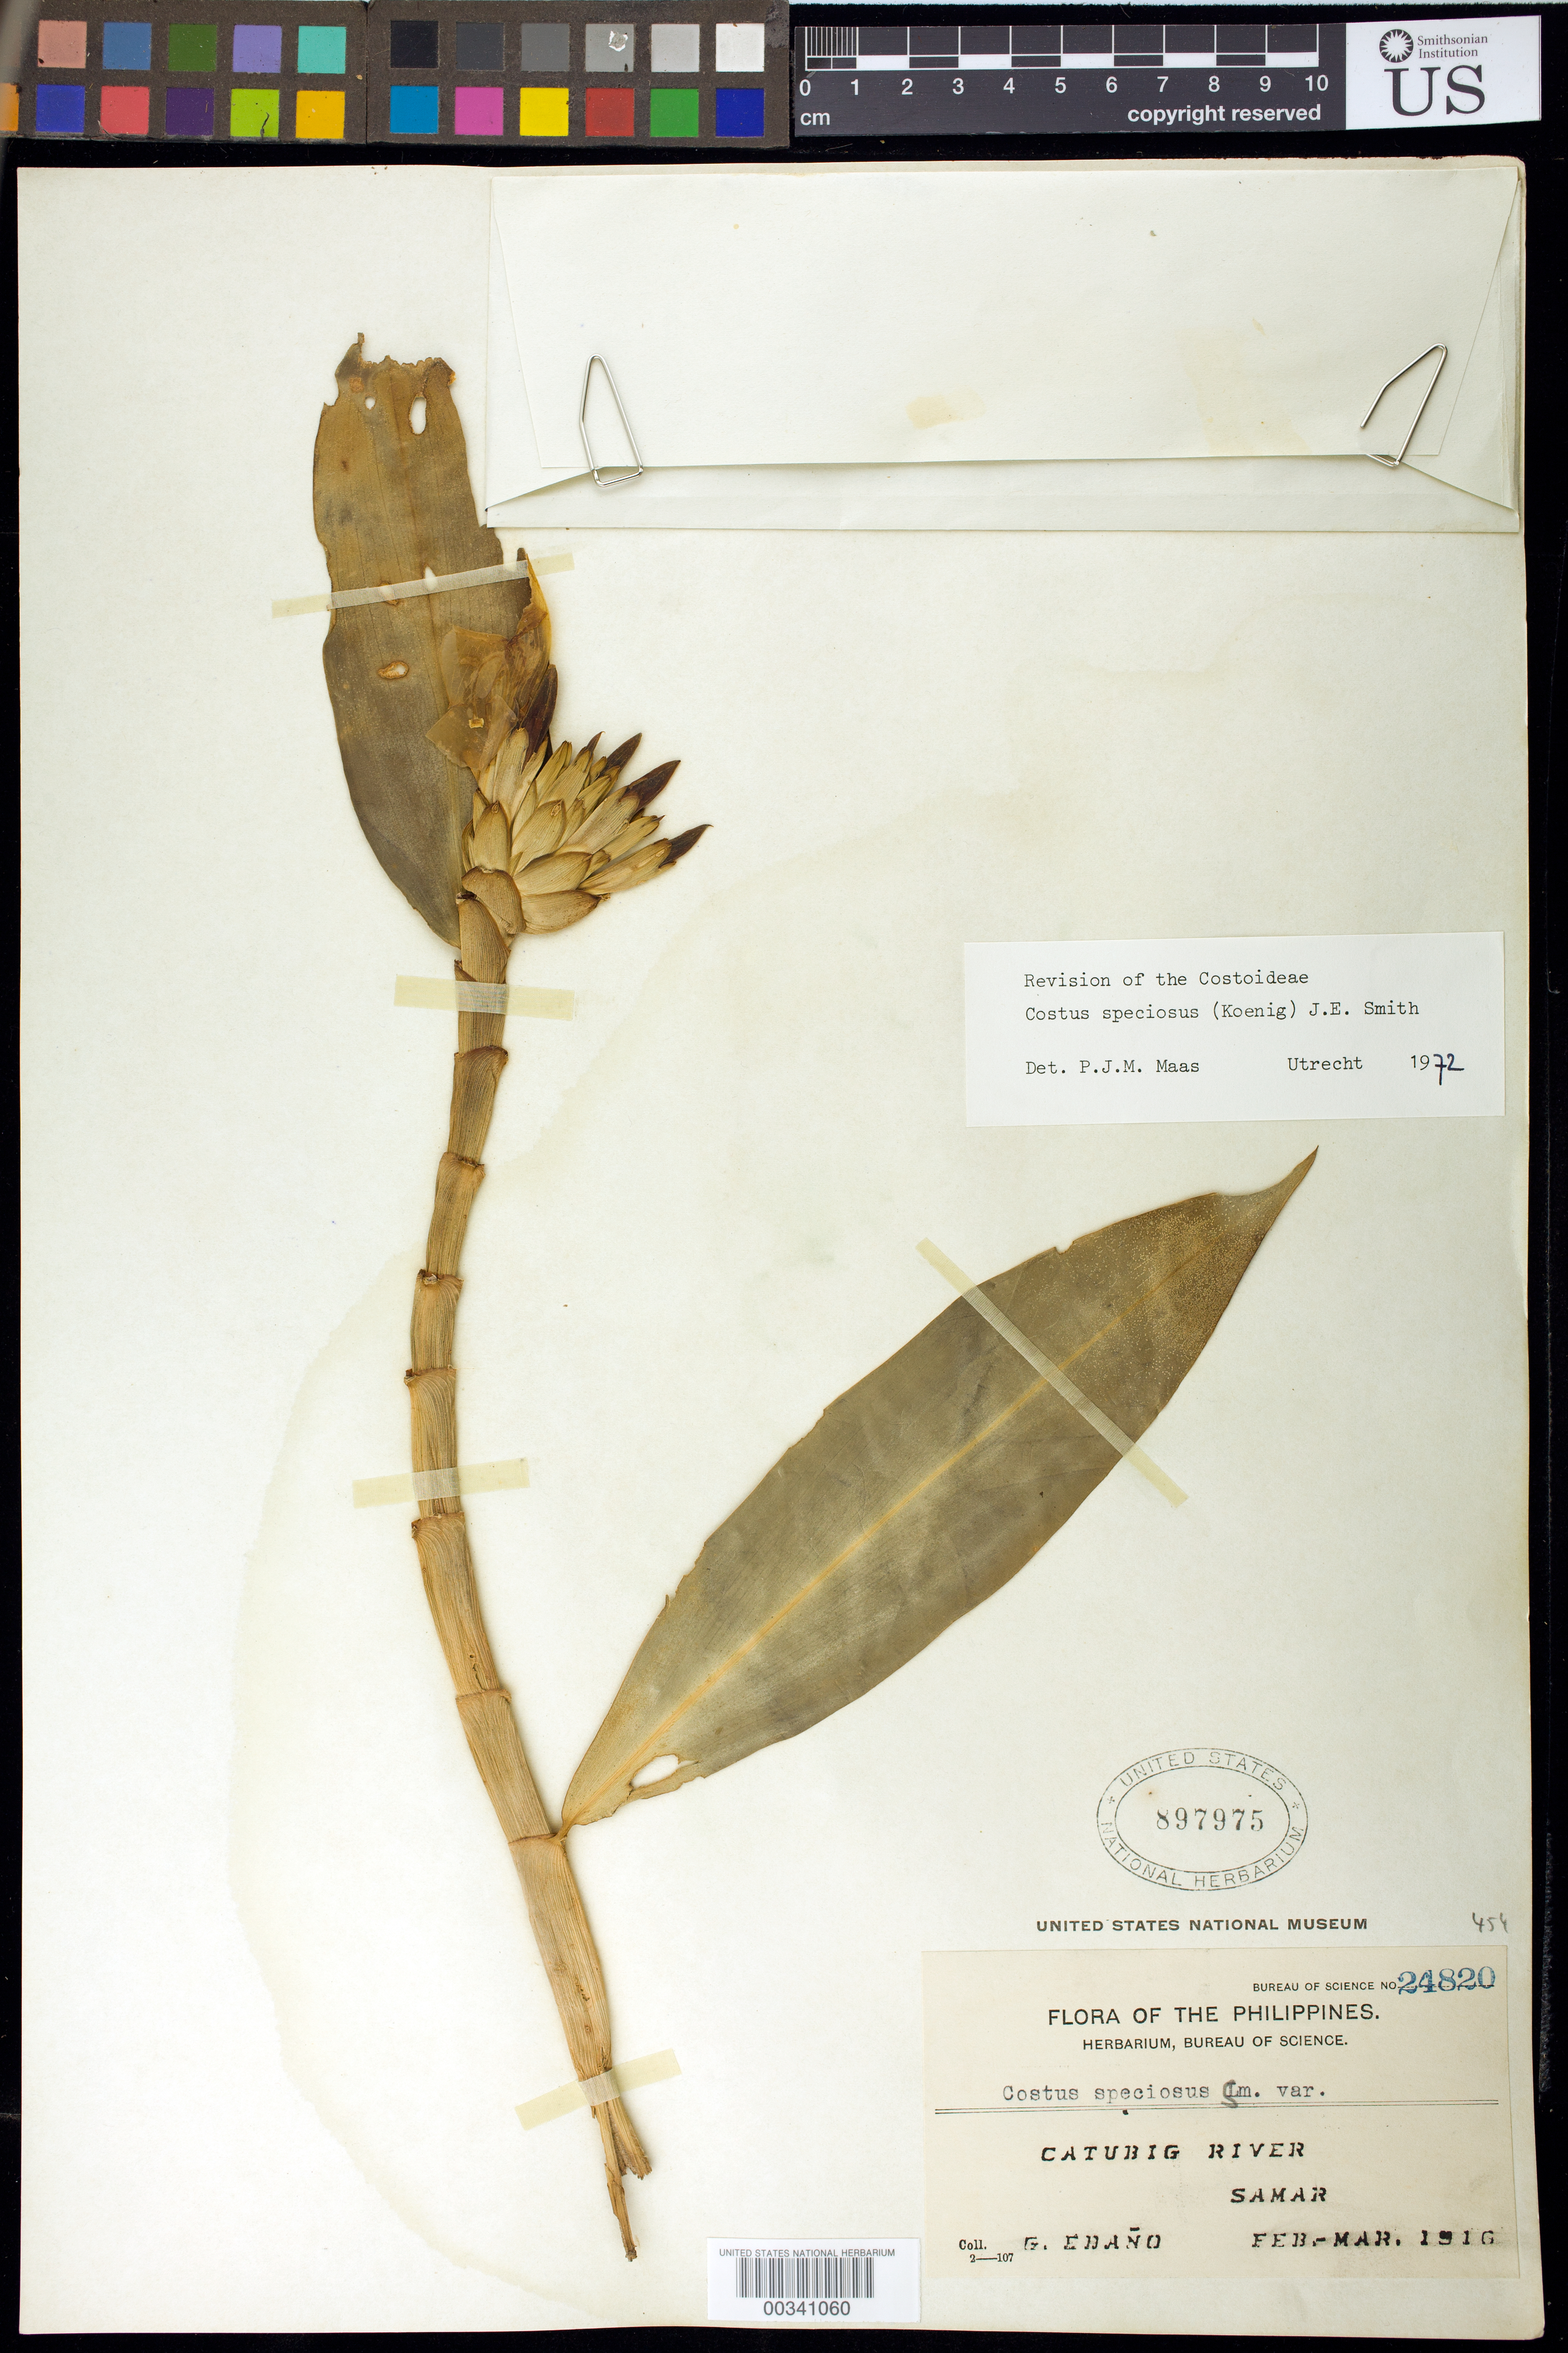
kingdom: Plantae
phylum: Tracheophyta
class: Liliopsida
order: Zingiberales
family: Costaceae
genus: Hellenia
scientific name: Hellenia speciosa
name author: (J. Koenig) S.R. Dutta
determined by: (US) Smithsonian Institution - National Museum of Natural History - Department of Botany (UNITED STATES)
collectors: G. E. Edaño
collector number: Bur. Sci. 24820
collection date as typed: Feb 1916 to -- Mar 1916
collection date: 1916-02/1916-03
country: Philippines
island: Samar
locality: Catubig river, samar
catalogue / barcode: US 897975